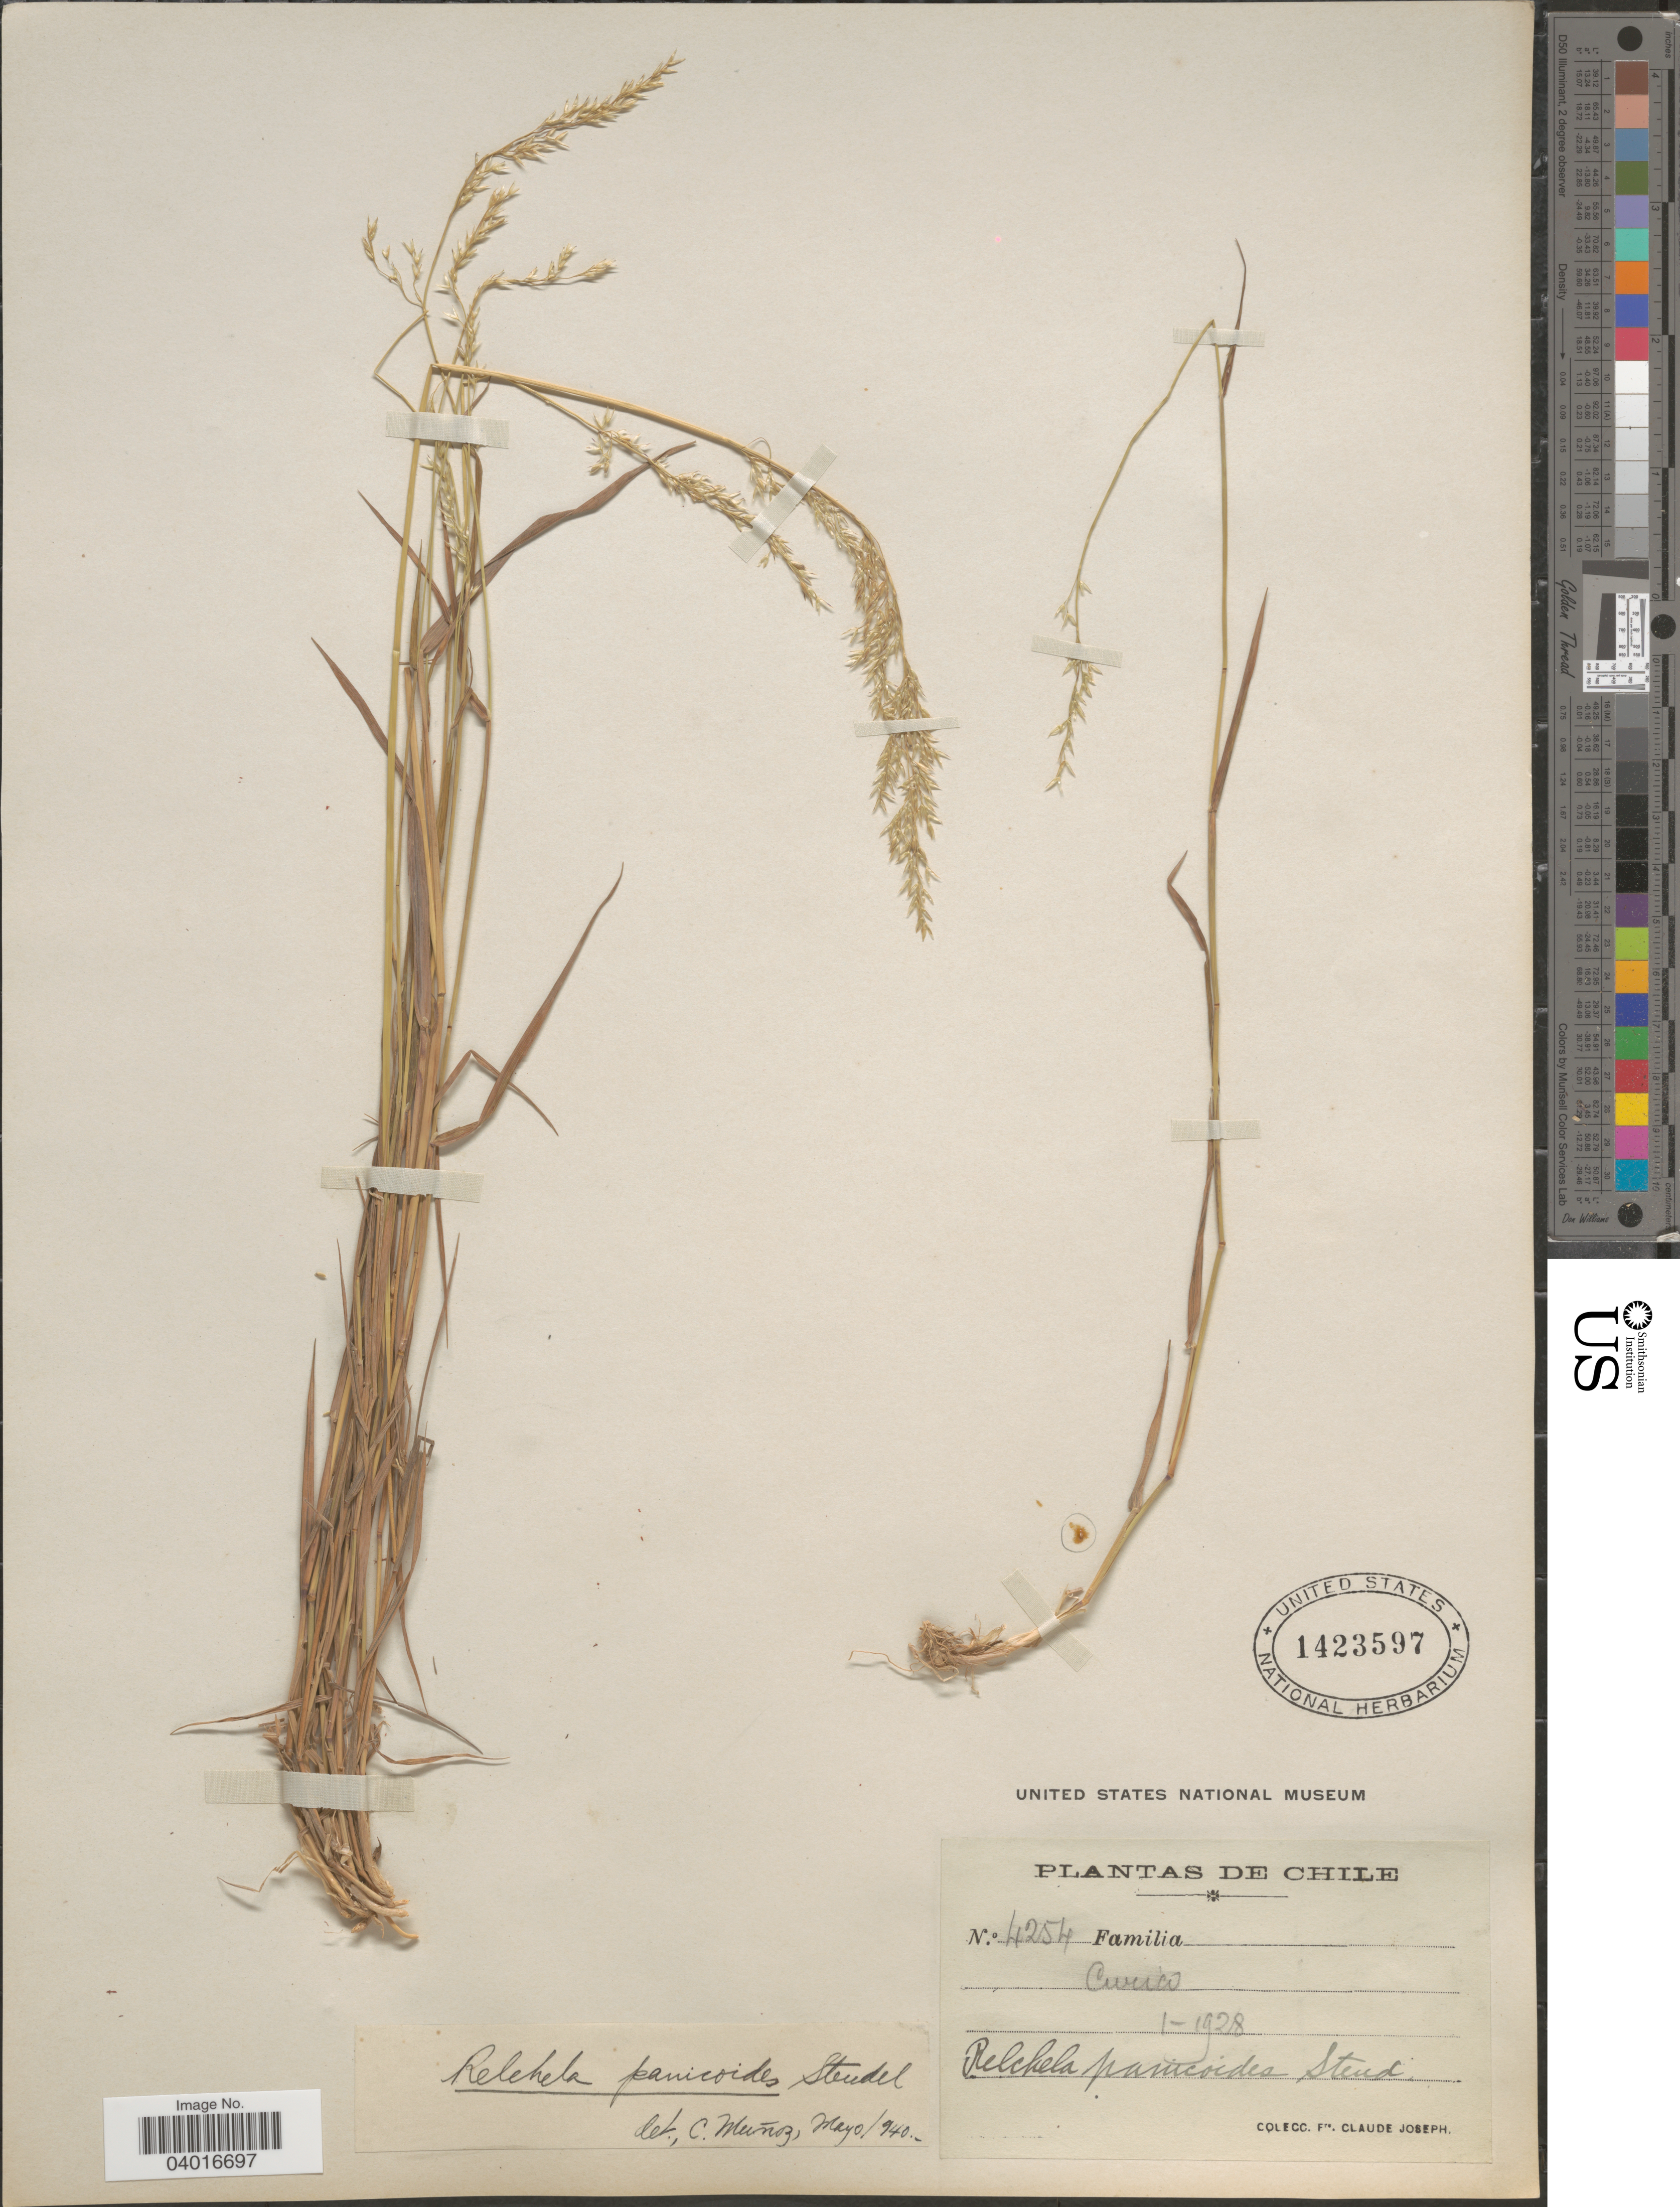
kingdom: Plantae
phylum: Tracheophyta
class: Liliopsida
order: Poales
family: Poaceae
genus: Relchela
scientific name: Relchela panicoides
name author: Steud.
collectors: Bro. Claude-Joseph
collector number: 4254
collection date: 1928-01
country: Chile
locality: Curico.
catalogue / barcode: US 1423597